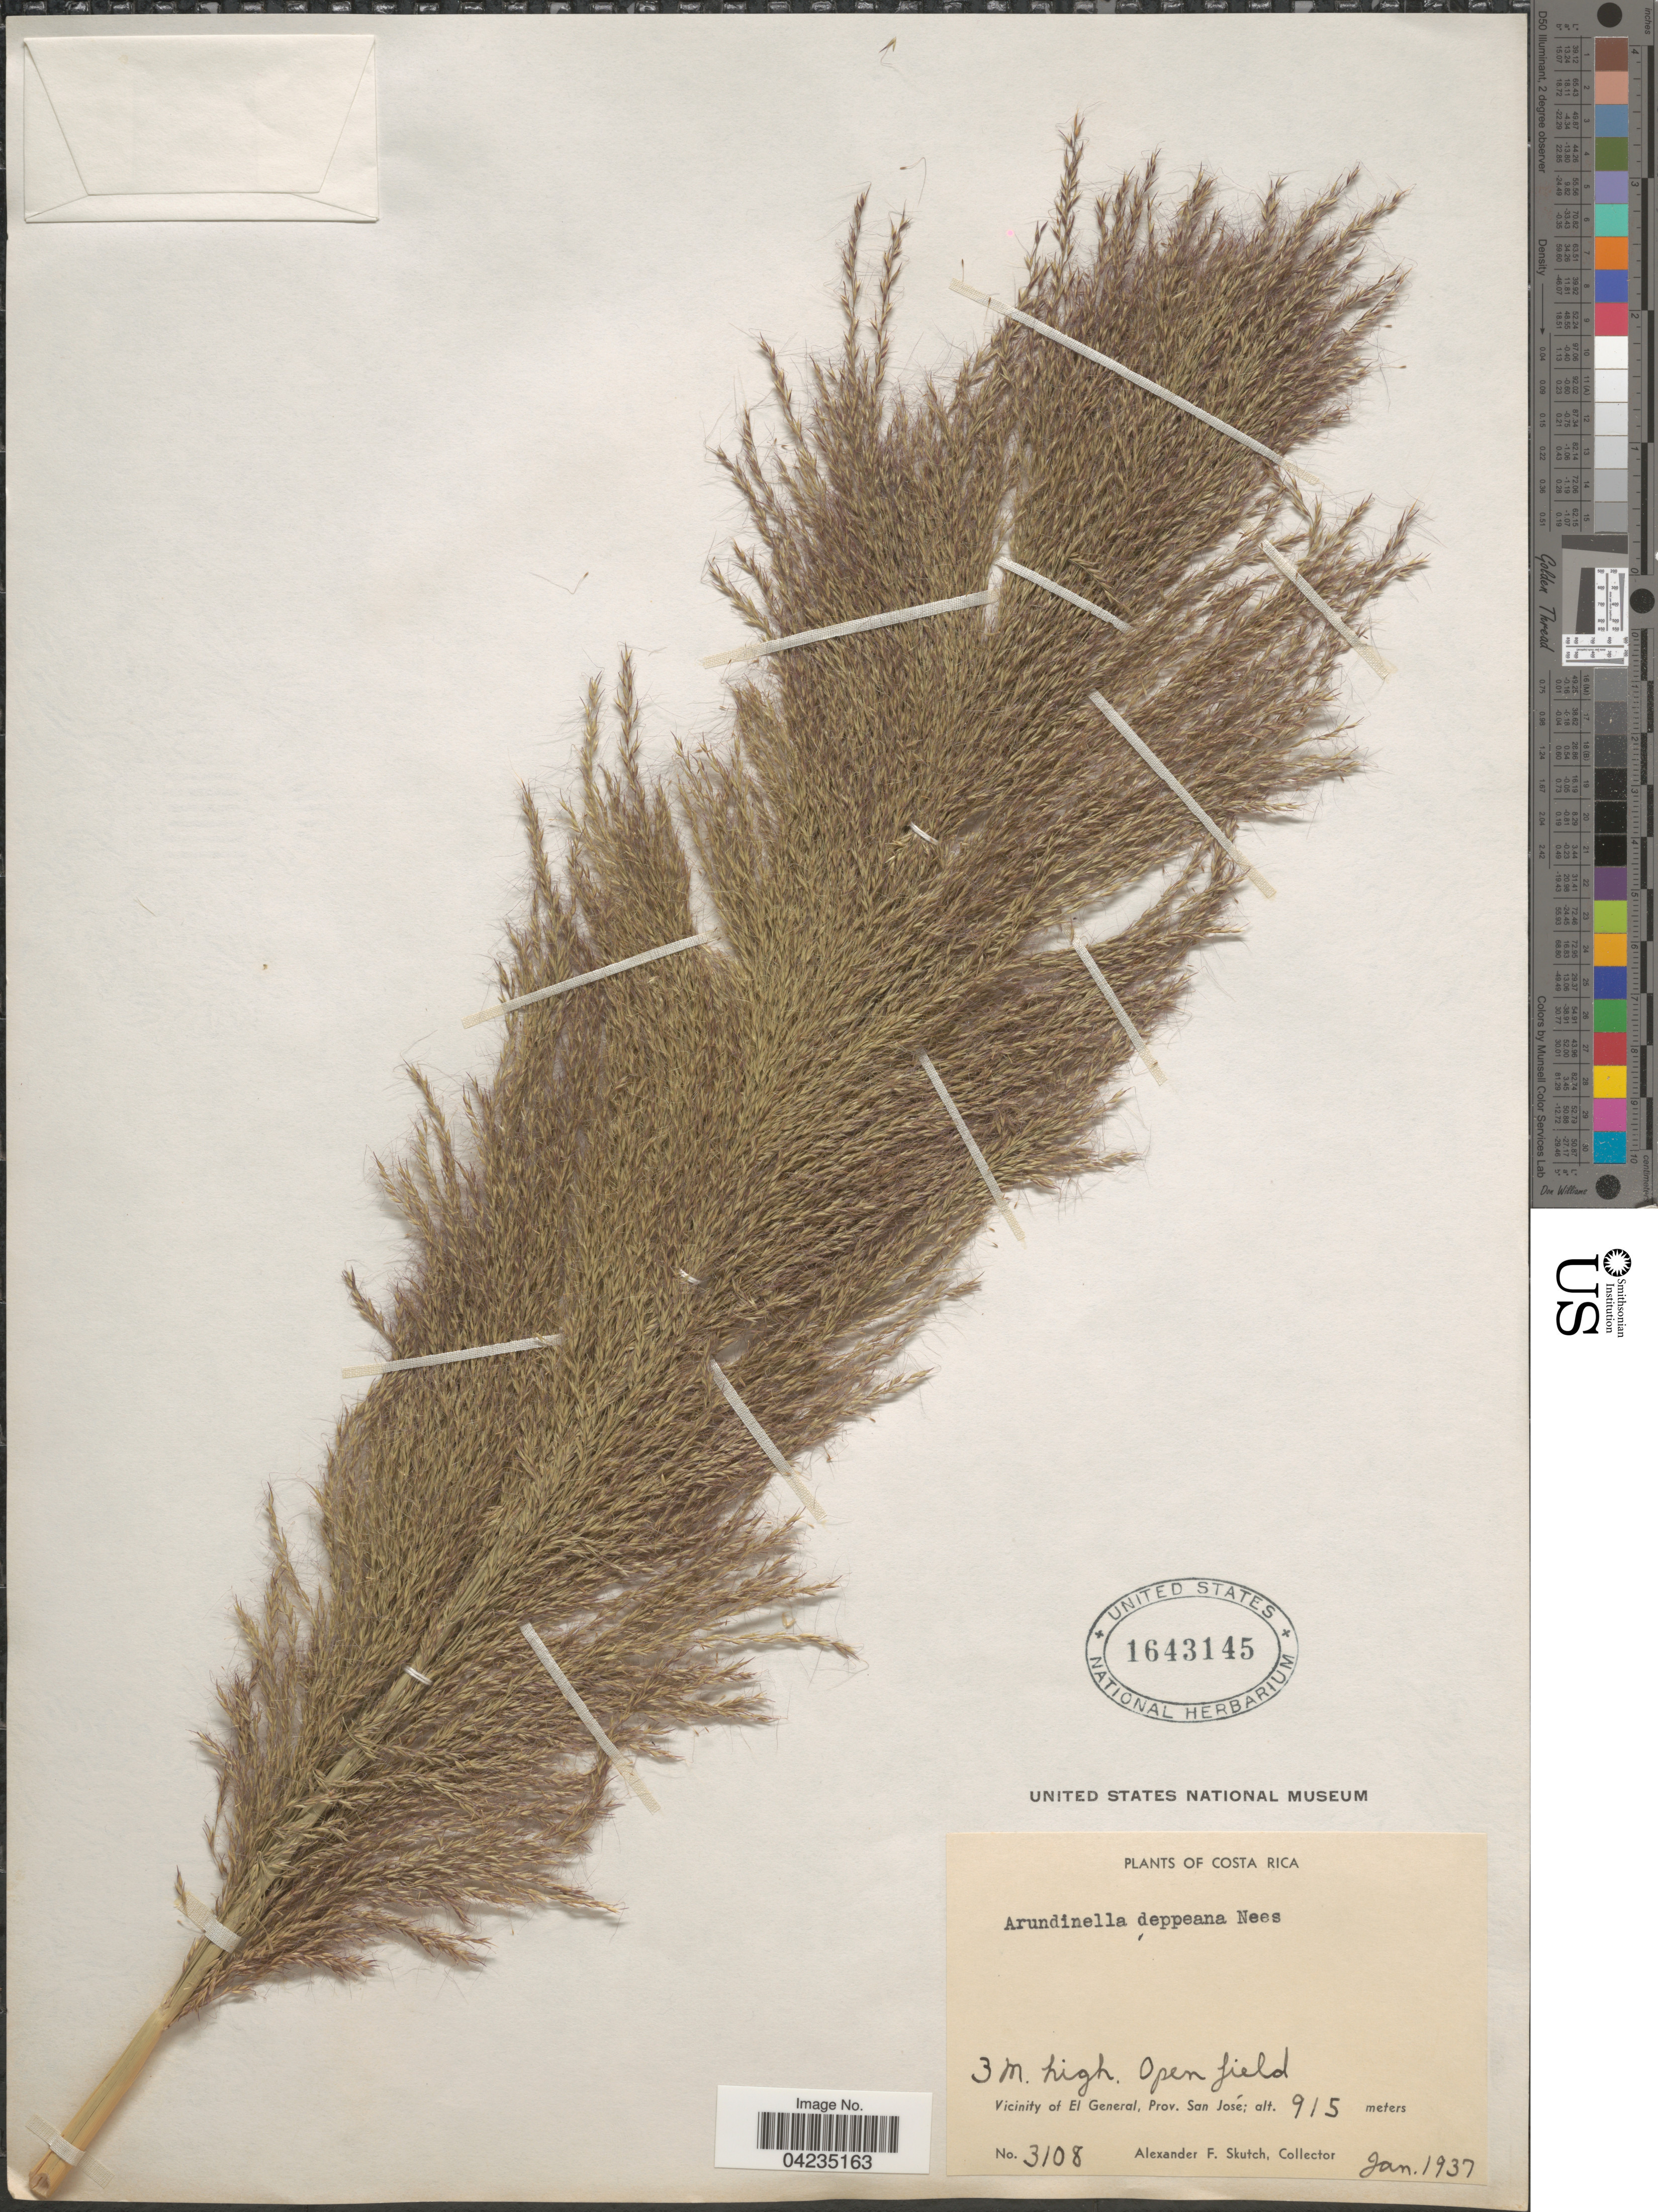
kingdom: Plantae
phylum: Tracheophyta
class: Liliopsida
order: Poales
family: Poaceae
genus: Arundinella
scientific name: Arundinella deppeana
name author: Nees ex Steud.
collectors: A. F. Skutch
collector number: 3108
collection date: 1937-01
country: Costa Rica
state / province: San José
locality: Vicinity of El General.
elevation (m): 915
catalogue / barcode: US 1643145